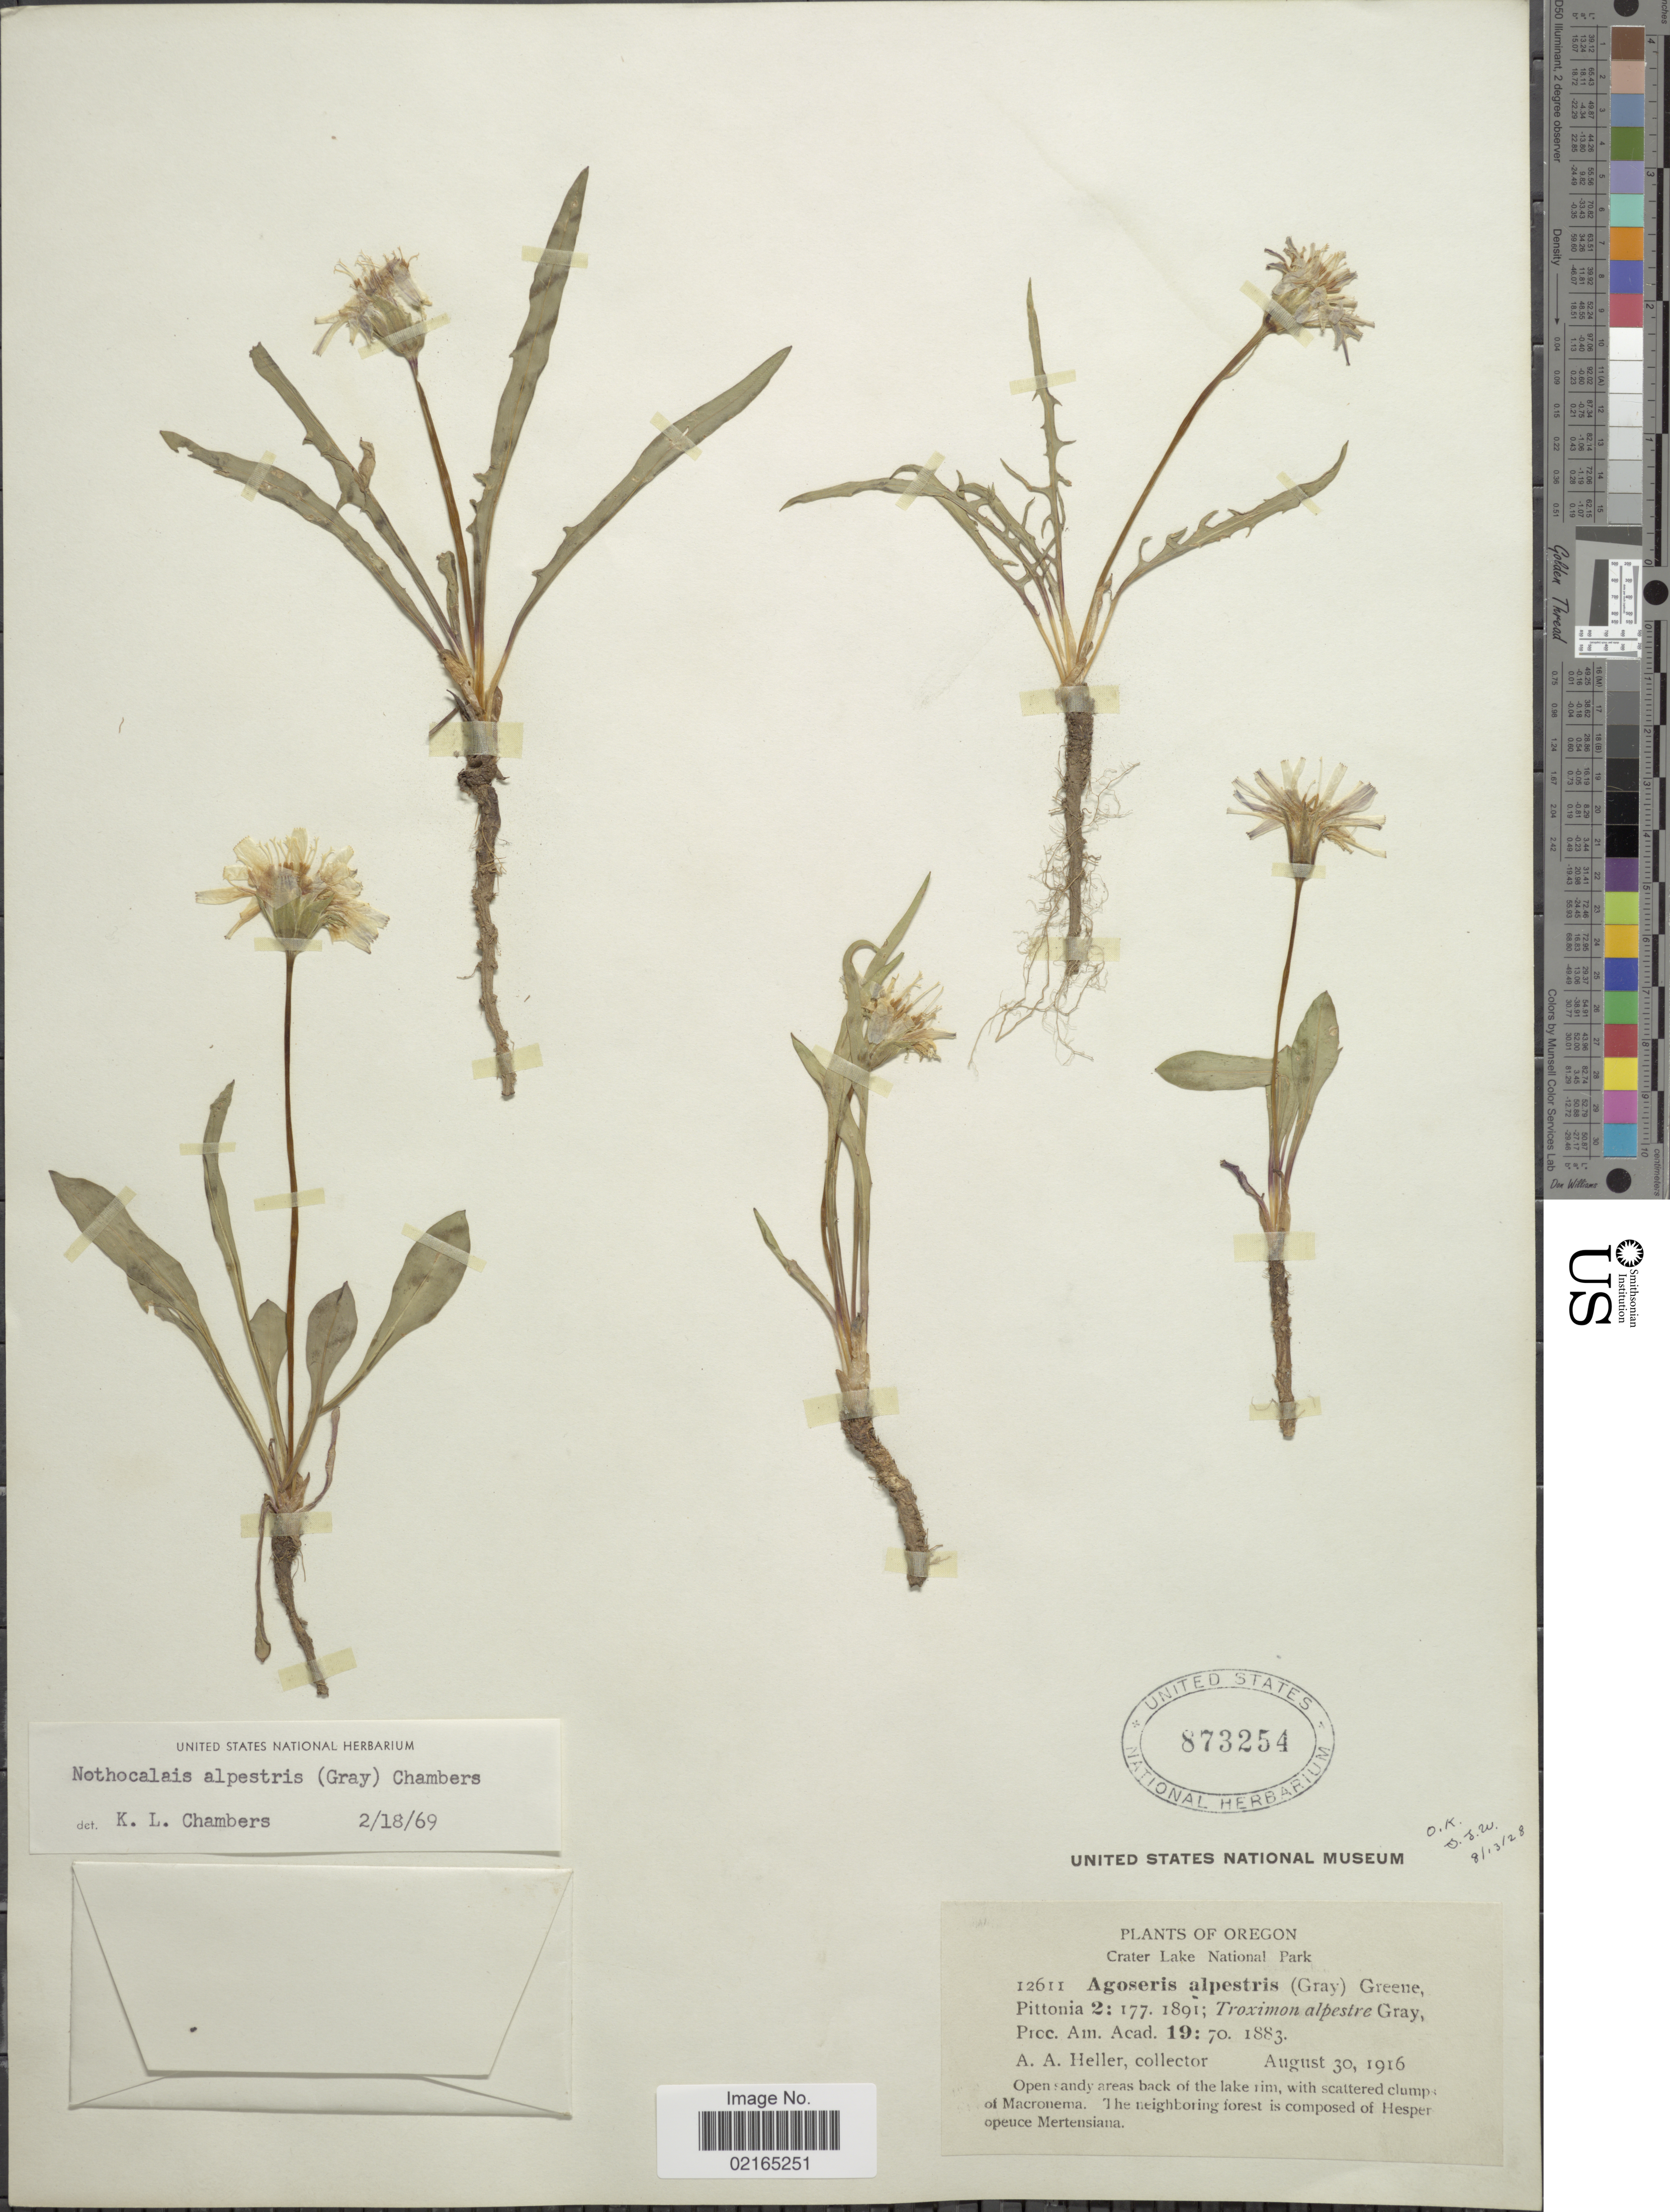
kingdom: Plantae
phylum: Tracheophyta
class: Magnoliopsida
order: Asterales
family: Asteraceae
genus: Nothocalais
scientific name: Nothocalais alpestris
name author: (A. Gray) K.L. Chambers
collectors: A. A. Heller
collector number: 12611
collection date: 1916-08-30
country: United States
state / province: Oregon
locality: Crater Lake National Park, open sandy areas back of the lake rim, with scattered clumps of Macronema, the neighboring forest is composed of Hesper opeuce Mertensiana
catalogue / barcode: US 873254